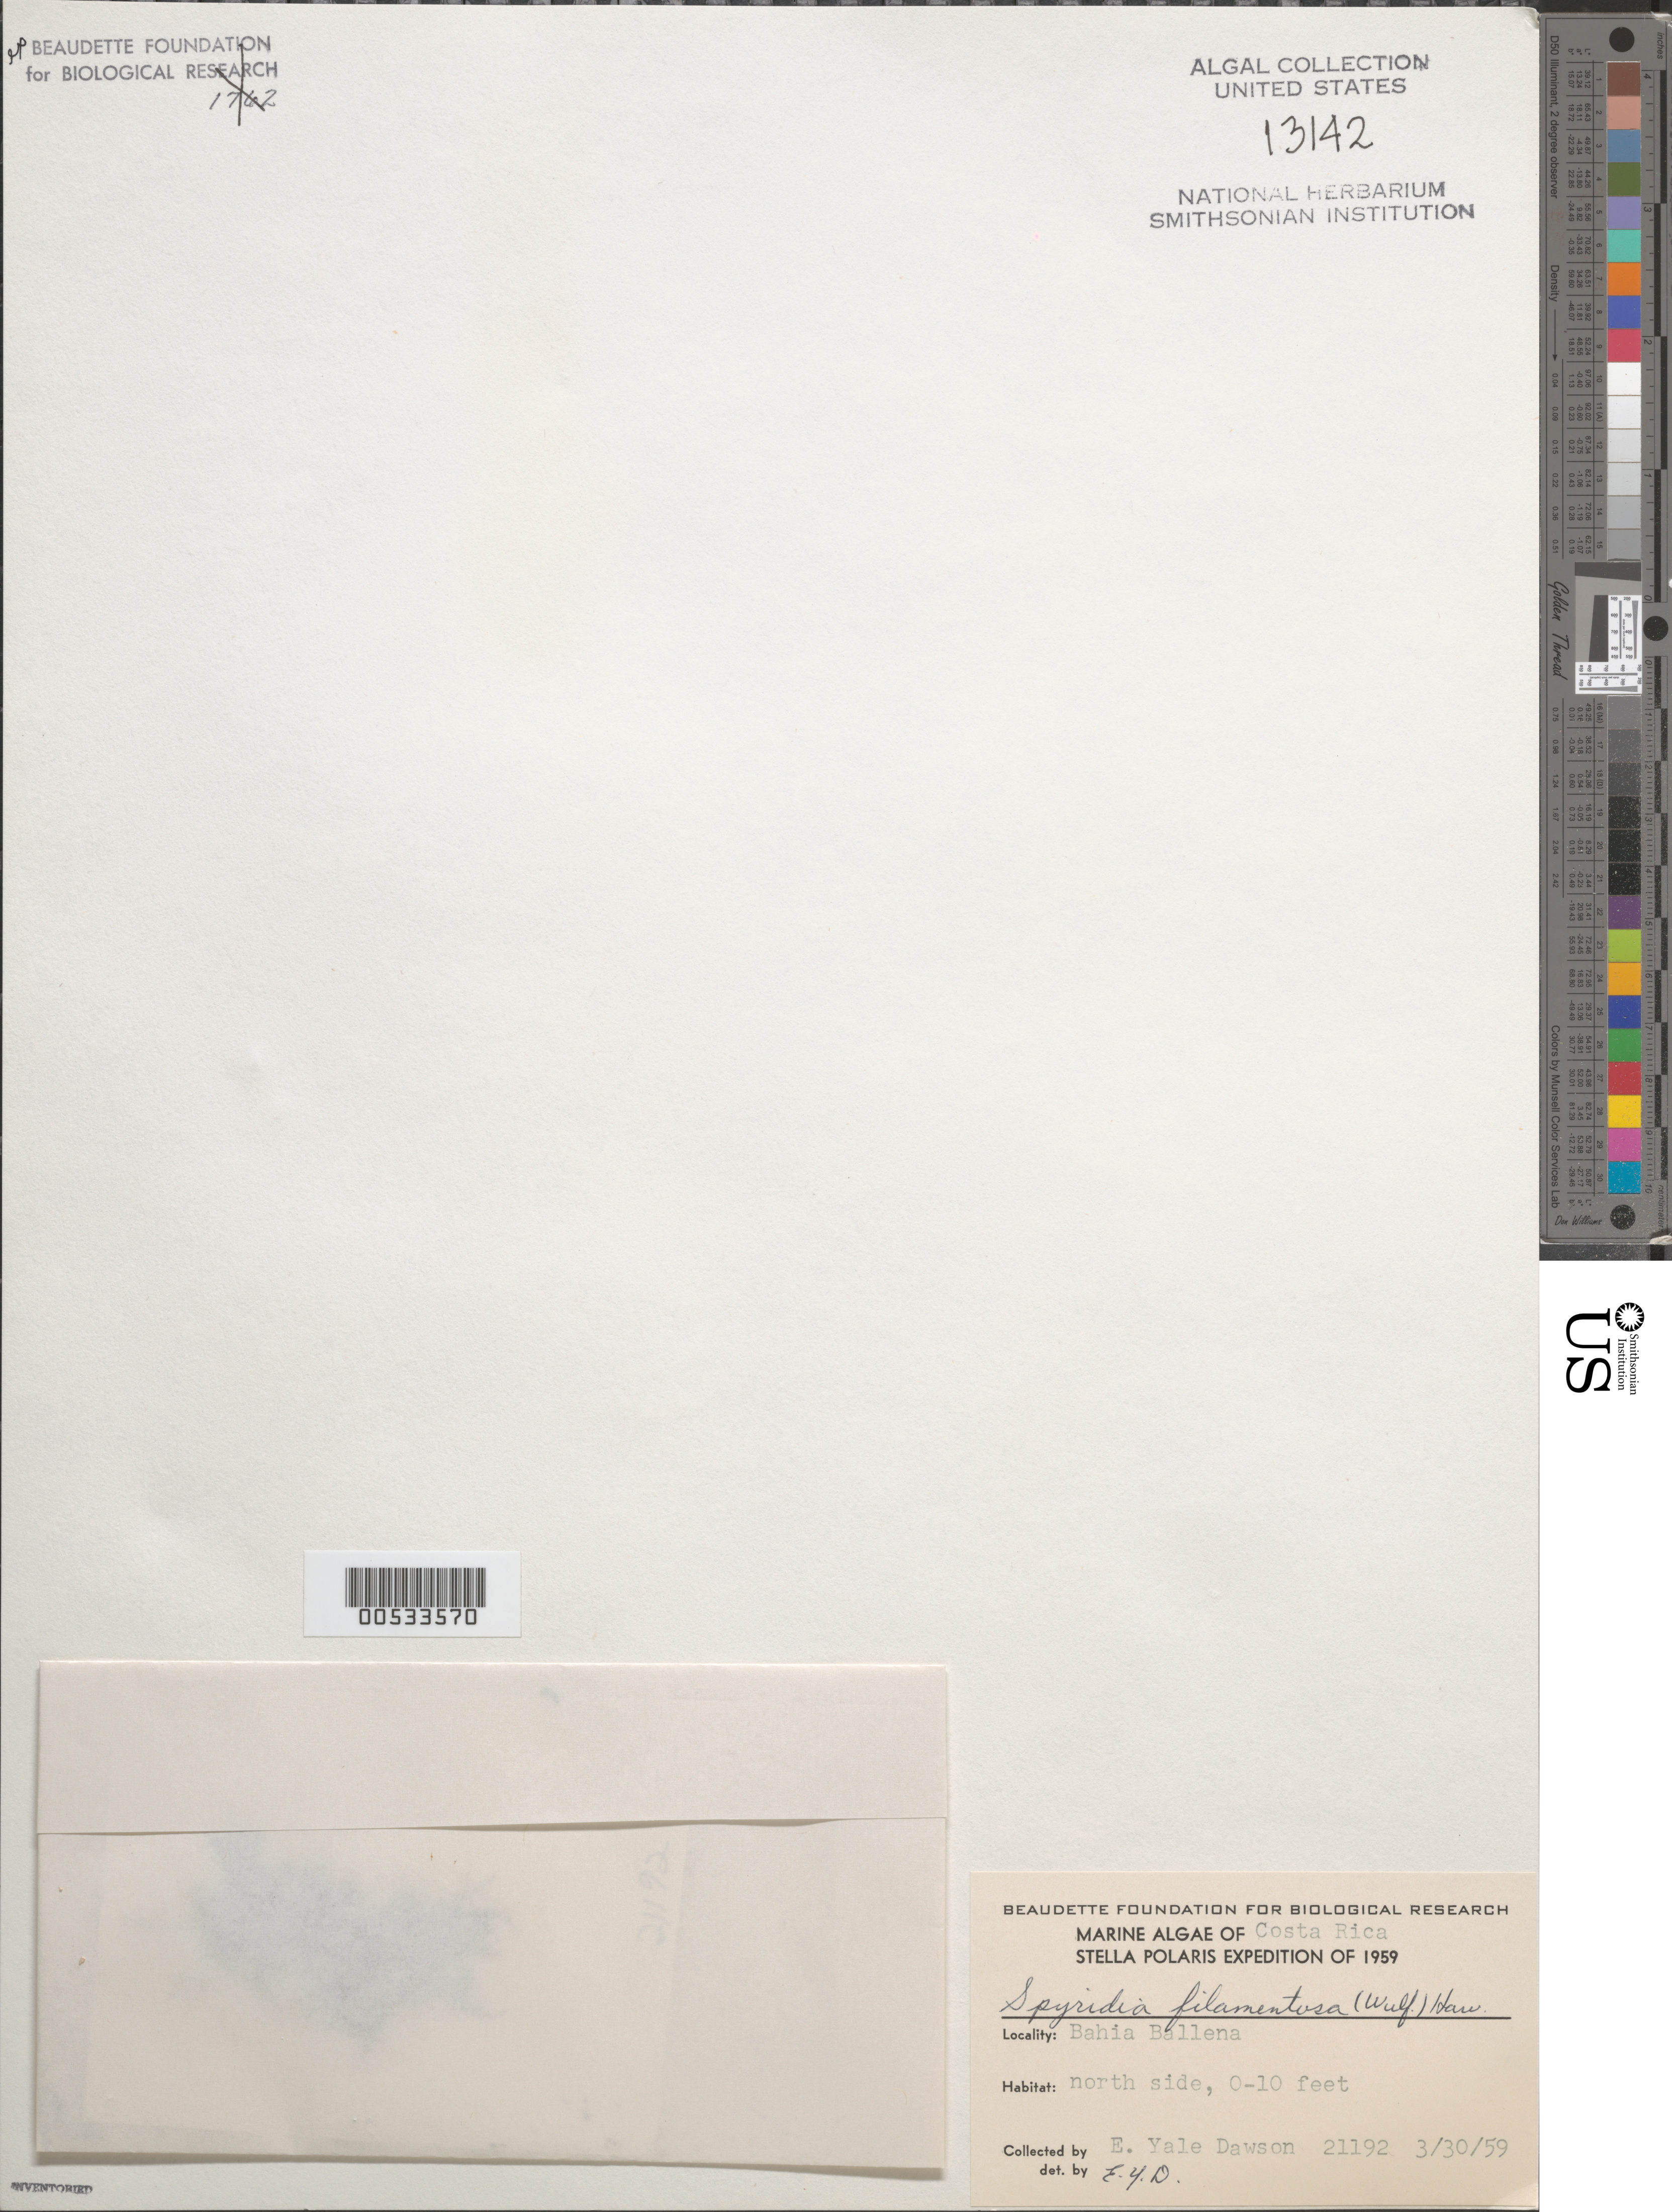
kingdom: Plantae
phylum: Rhodophyta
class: Florideophyceae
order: Ceramiales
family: Spyridiaceae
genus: Spyridia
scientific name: Spyridia filamentosa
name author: (Wulfen) Harv.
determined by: Dawson, E. Y.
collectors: E. Y. Dawson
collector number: EYD 21192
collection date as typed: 30 Mar 1959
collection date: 1959-03-30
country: Costa Rica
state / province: Puntarenas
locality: Bahia Ballena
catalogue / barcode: US 13142